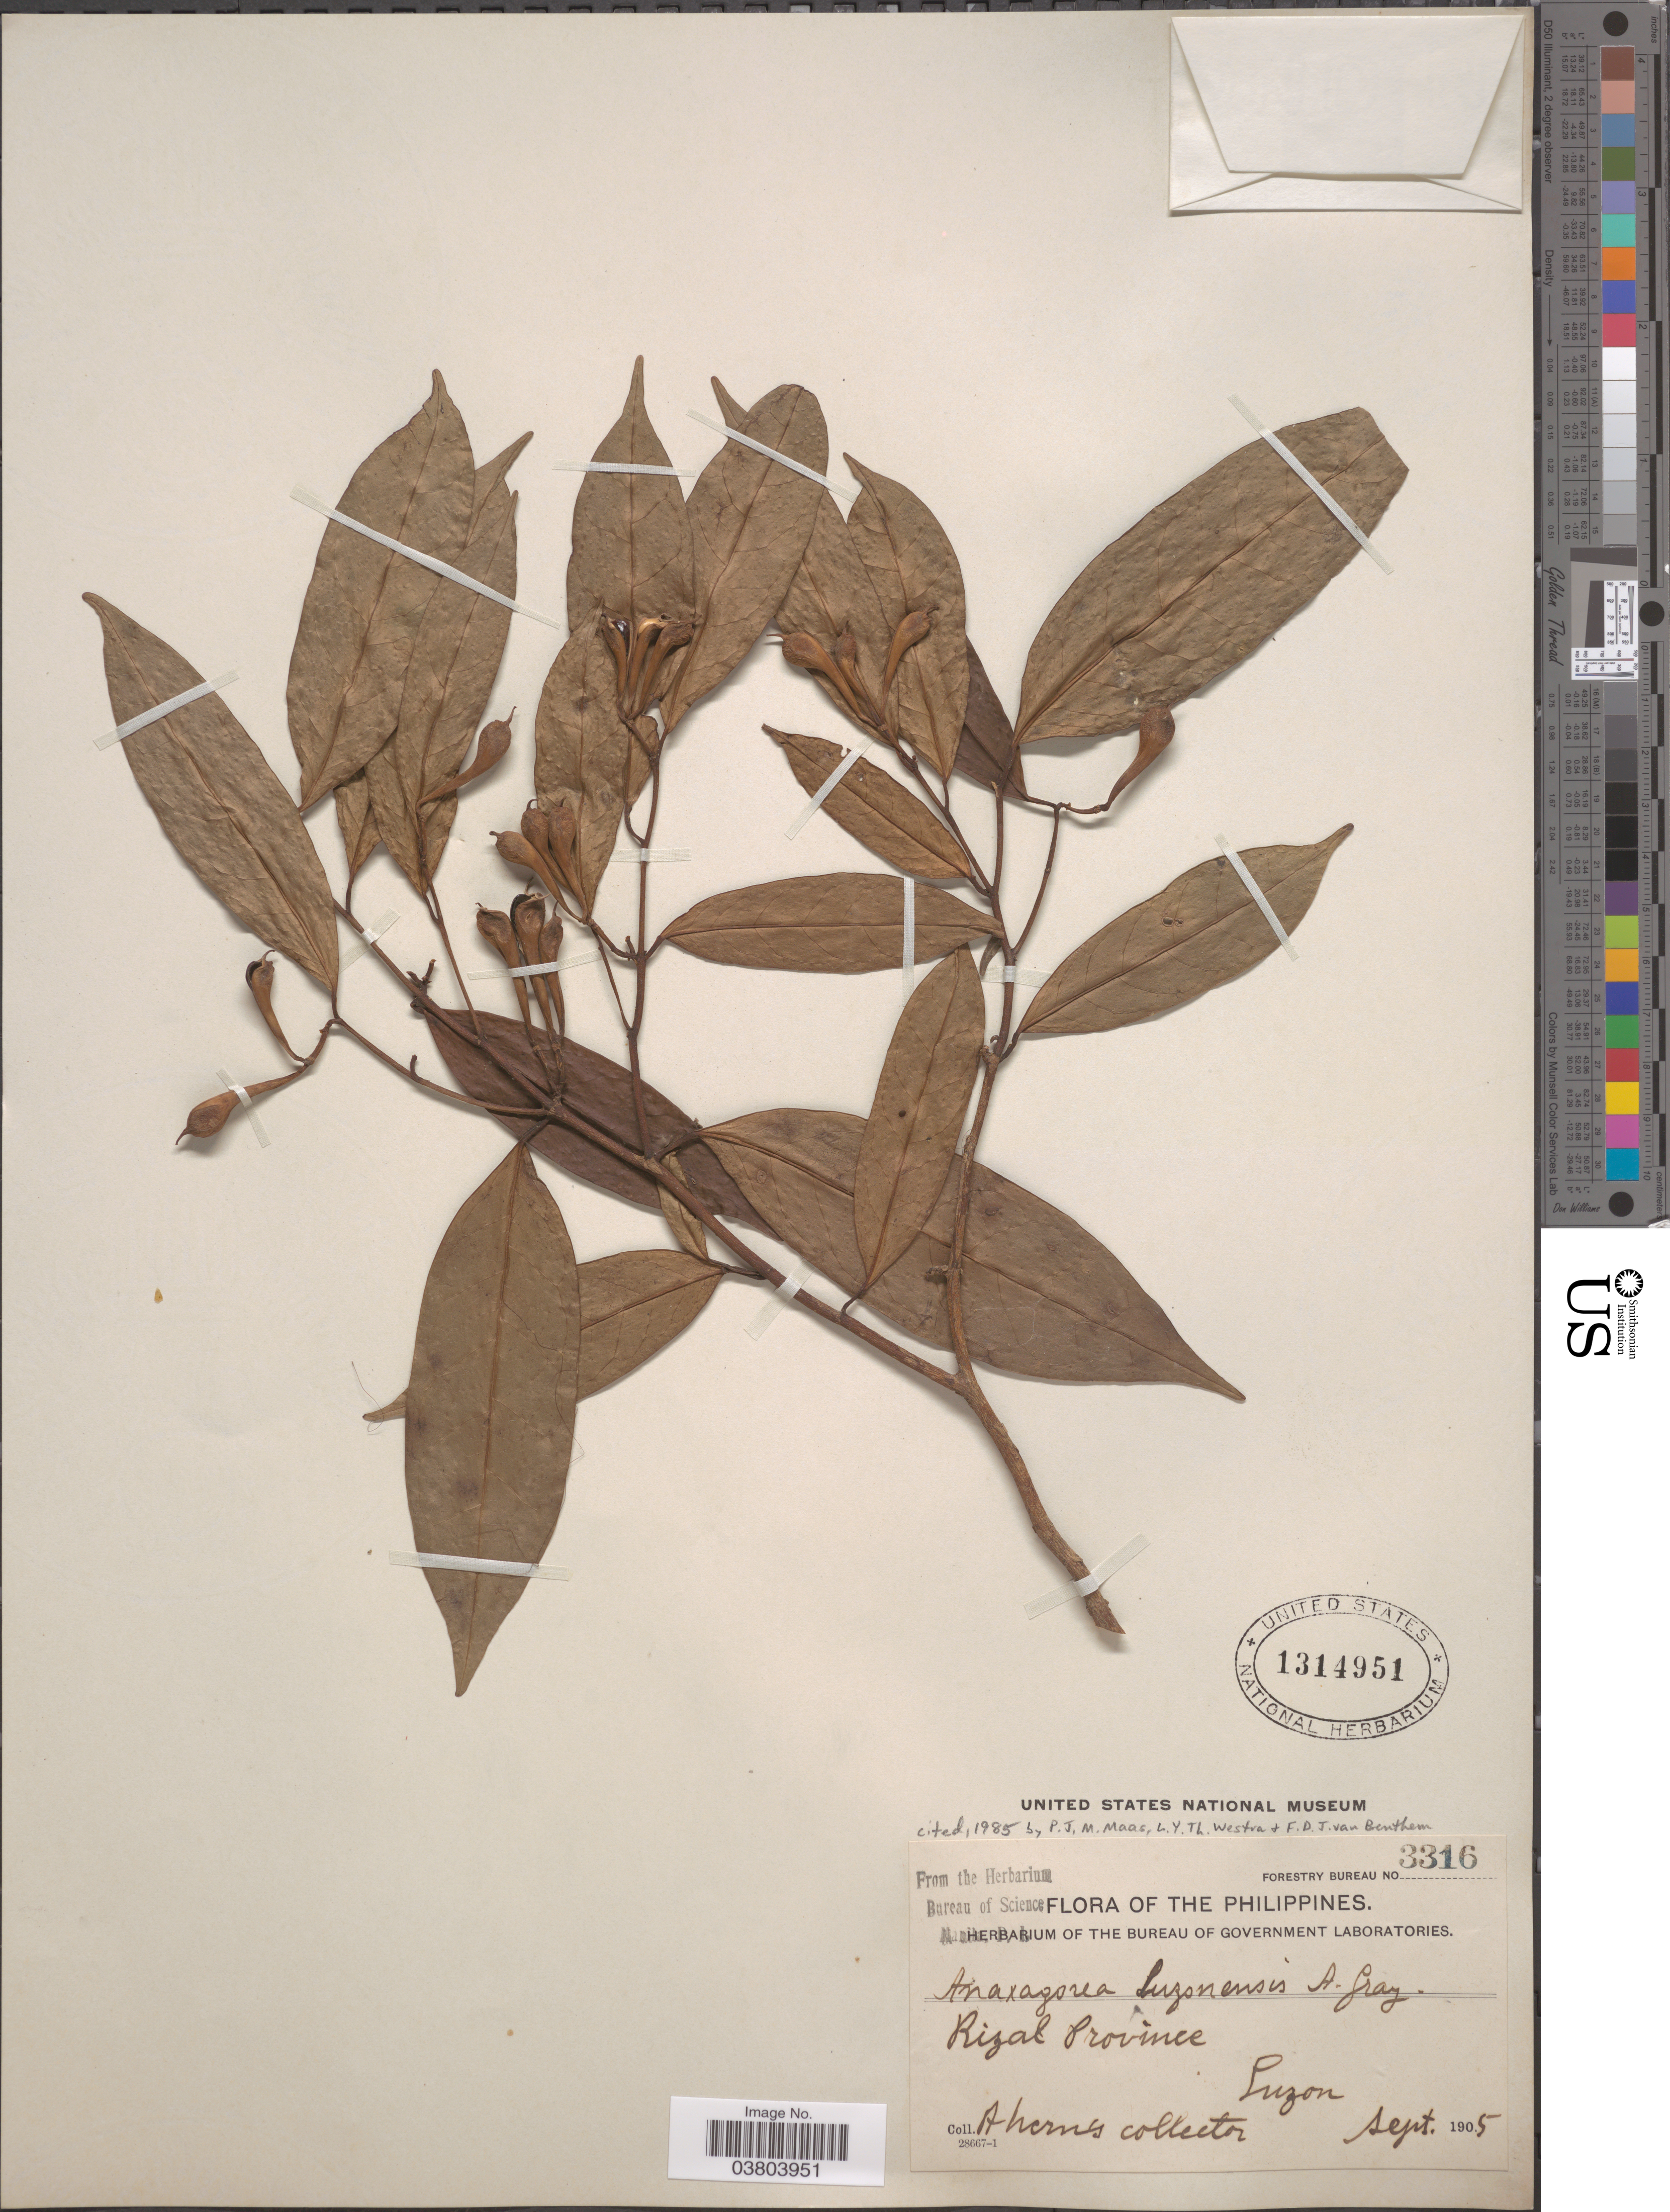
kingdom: Plantae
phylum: Tracheophyta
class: Magnoliopsida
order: Magnoliales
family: Annonaceae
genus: Anaxagorea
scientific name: Anaxagorea luzonensis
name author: A. Gray in Wilkes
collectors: Ahern's collector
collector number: Forestry Bureau 3316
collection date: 1905-09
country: Philippines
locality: Rizal Province. Luzon.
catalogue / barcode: US 1314951